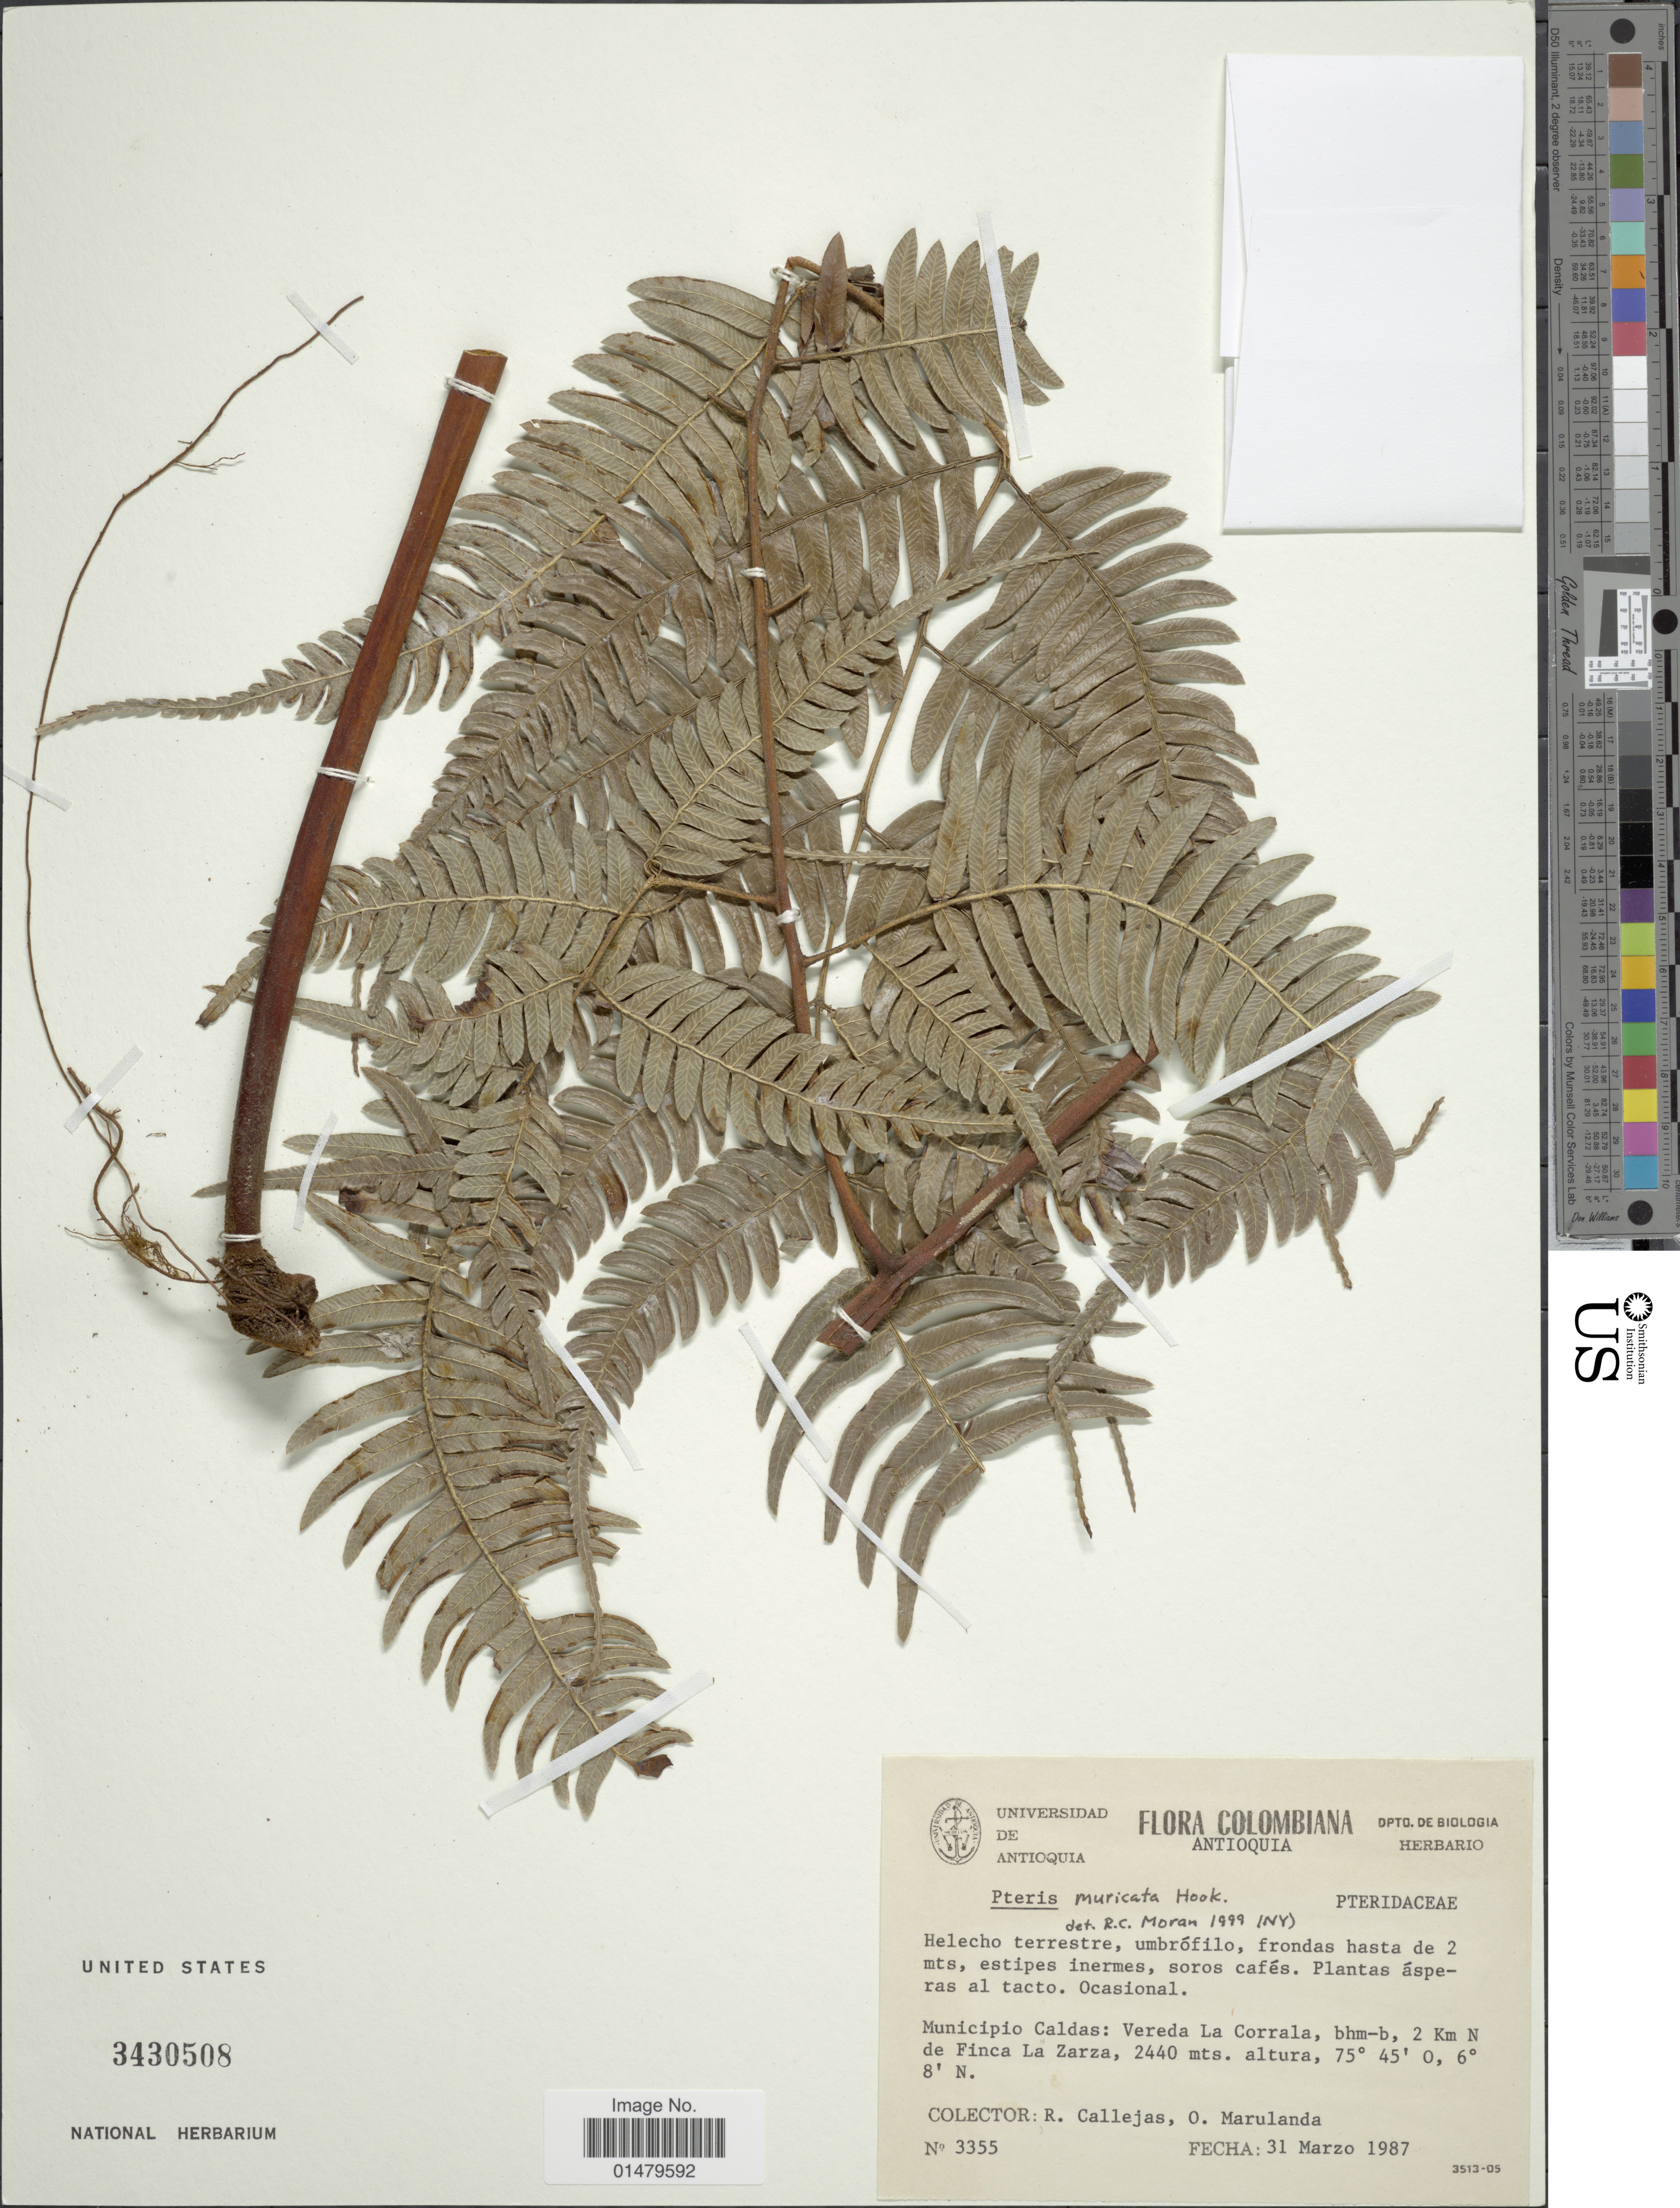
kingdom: Plantae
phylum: Tracheophyta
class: Polypodiopsida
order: Polypodiales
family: Pteridaceae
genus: Pteris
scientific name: Pteris muricata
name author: Rosenst.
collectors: R. Callejas & O. Marulanda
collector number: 3355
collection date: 1987-03-31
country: Colombia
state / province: Antioquia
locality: Municipio Caldas: Vereda La Corrala, bhm-b, 2 Km N de Finca La Zarza.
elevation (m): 2440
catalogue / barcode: US 3430508